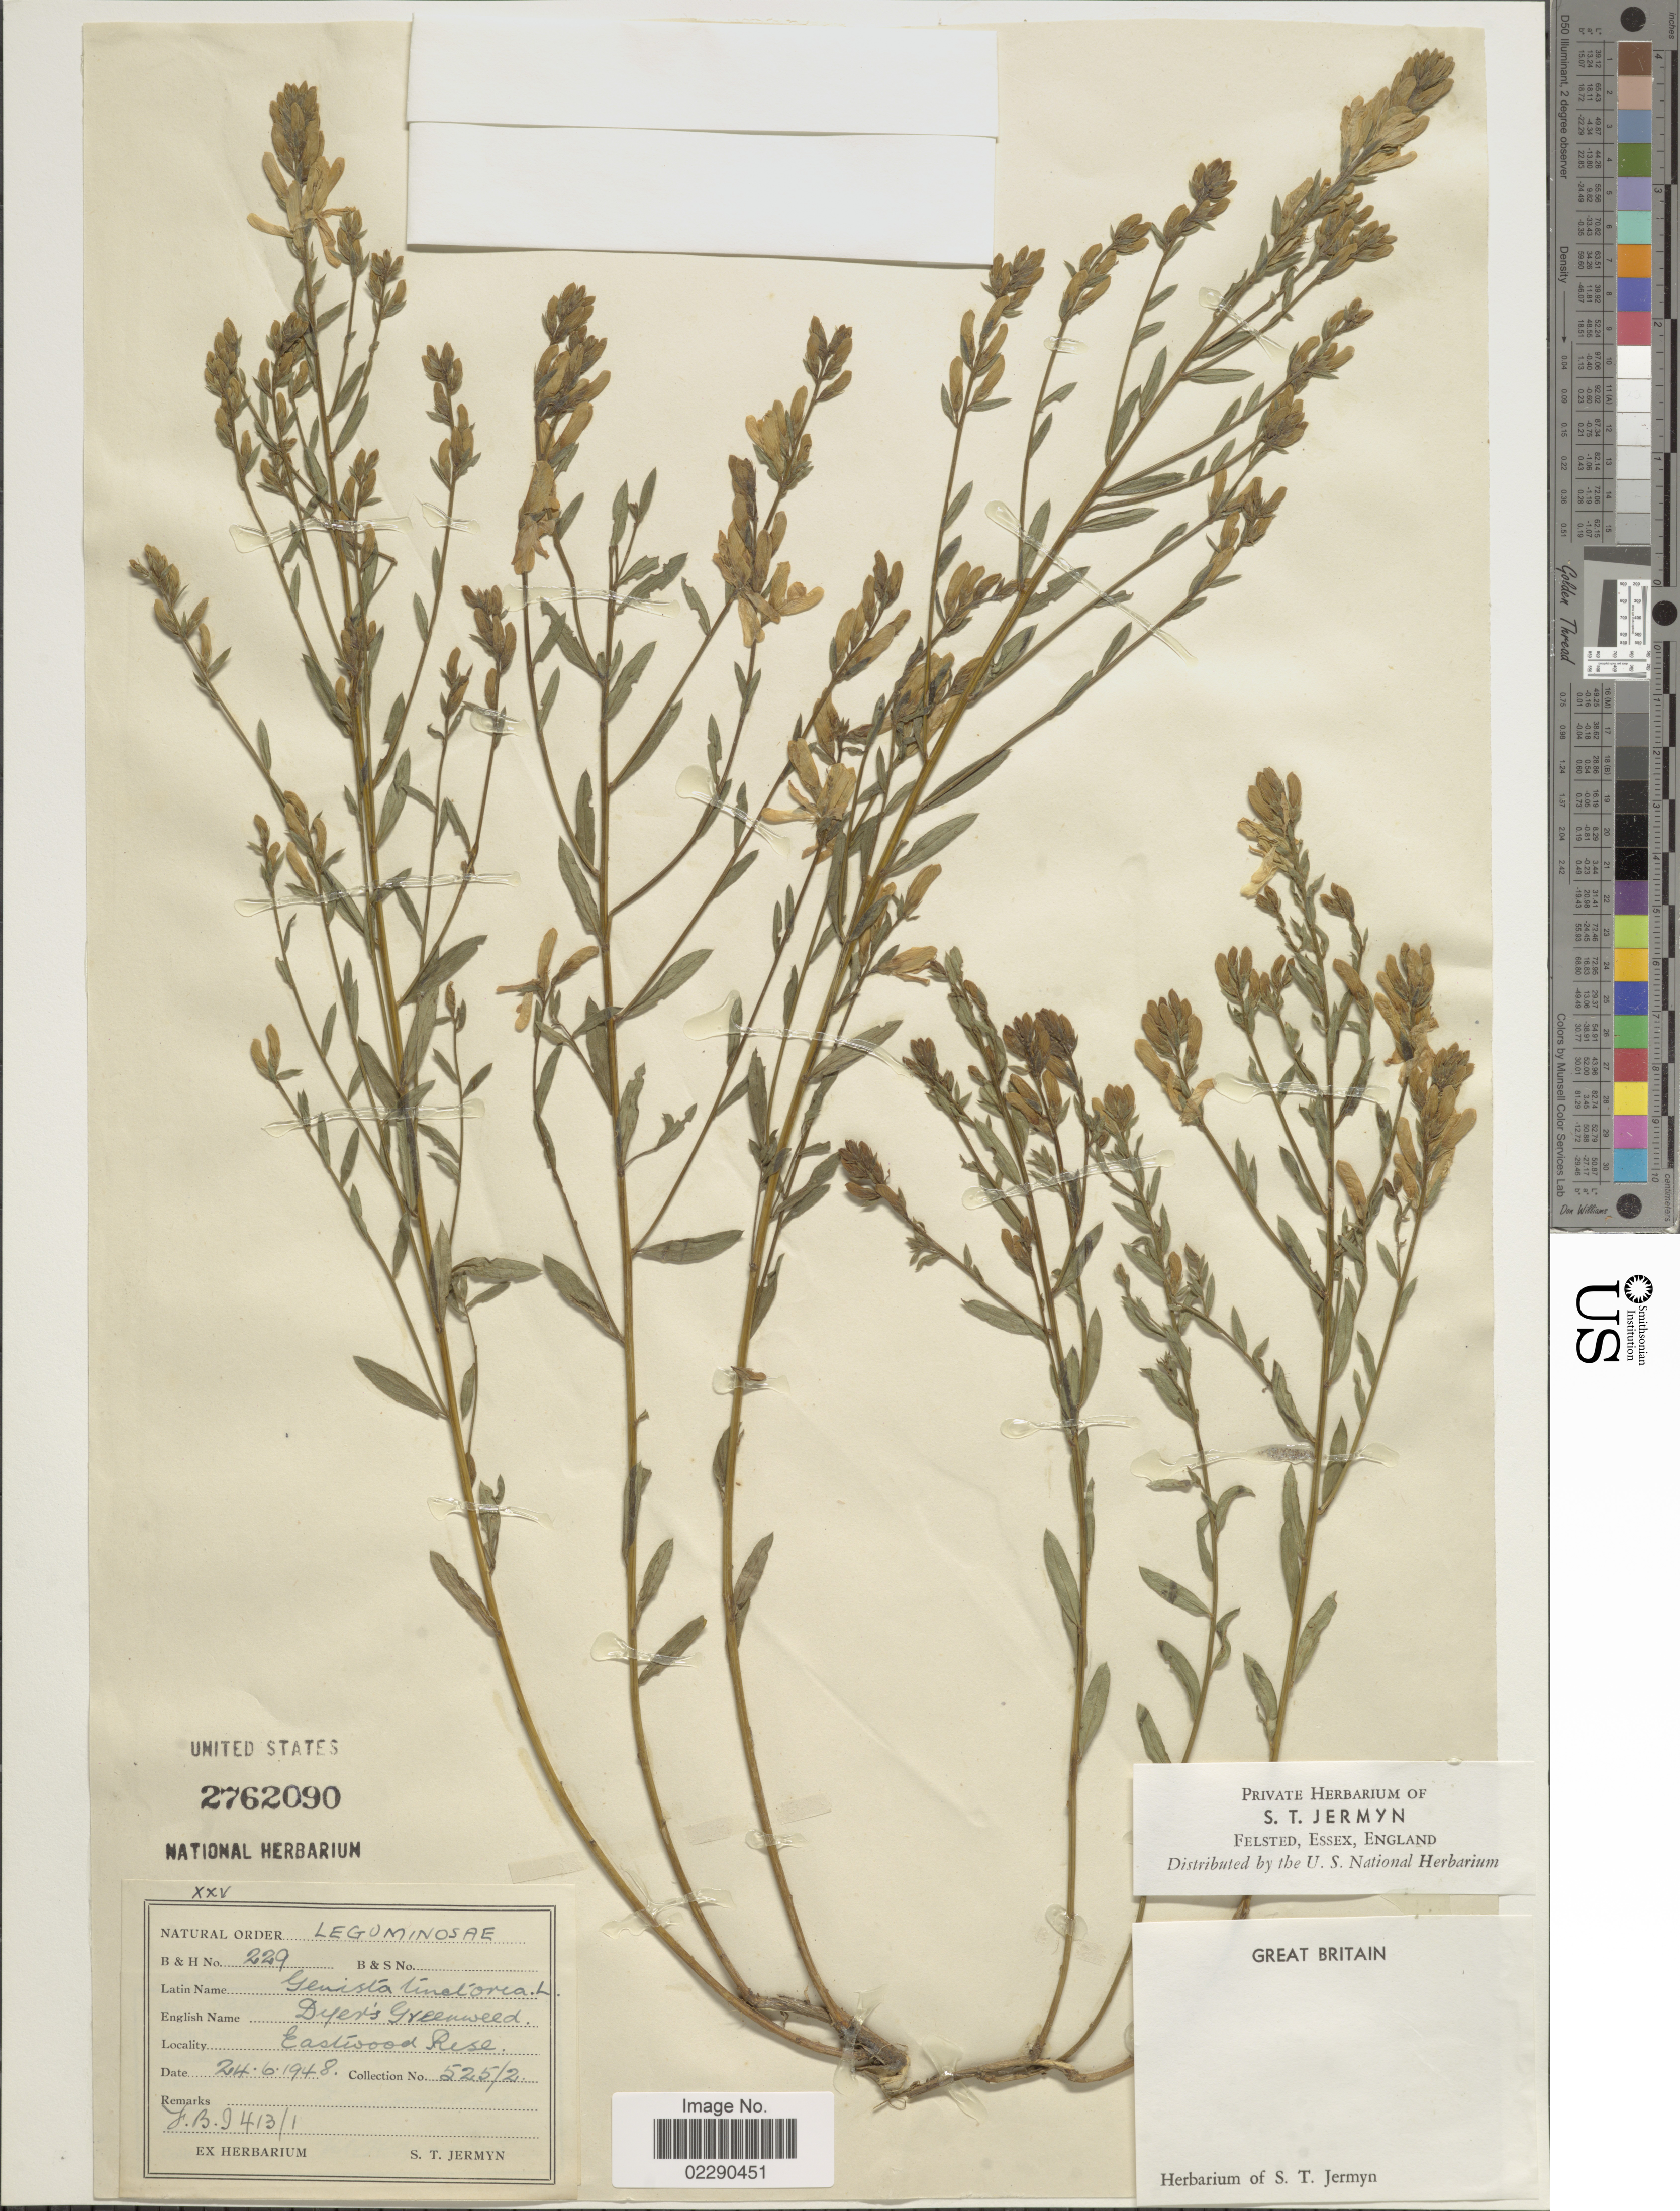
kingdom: Plantae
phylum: Tracheophyta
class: Magnoliopsida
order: Fabales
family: Fabaceae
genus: Genista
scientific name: Genista tinctoria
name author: L.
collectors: ex herb. S. T. Jermyn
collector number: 525/2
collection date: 1948-06-24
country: United Kingdom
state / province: England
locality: Great Britain, Eastwood Rese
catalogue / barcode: US 2762090